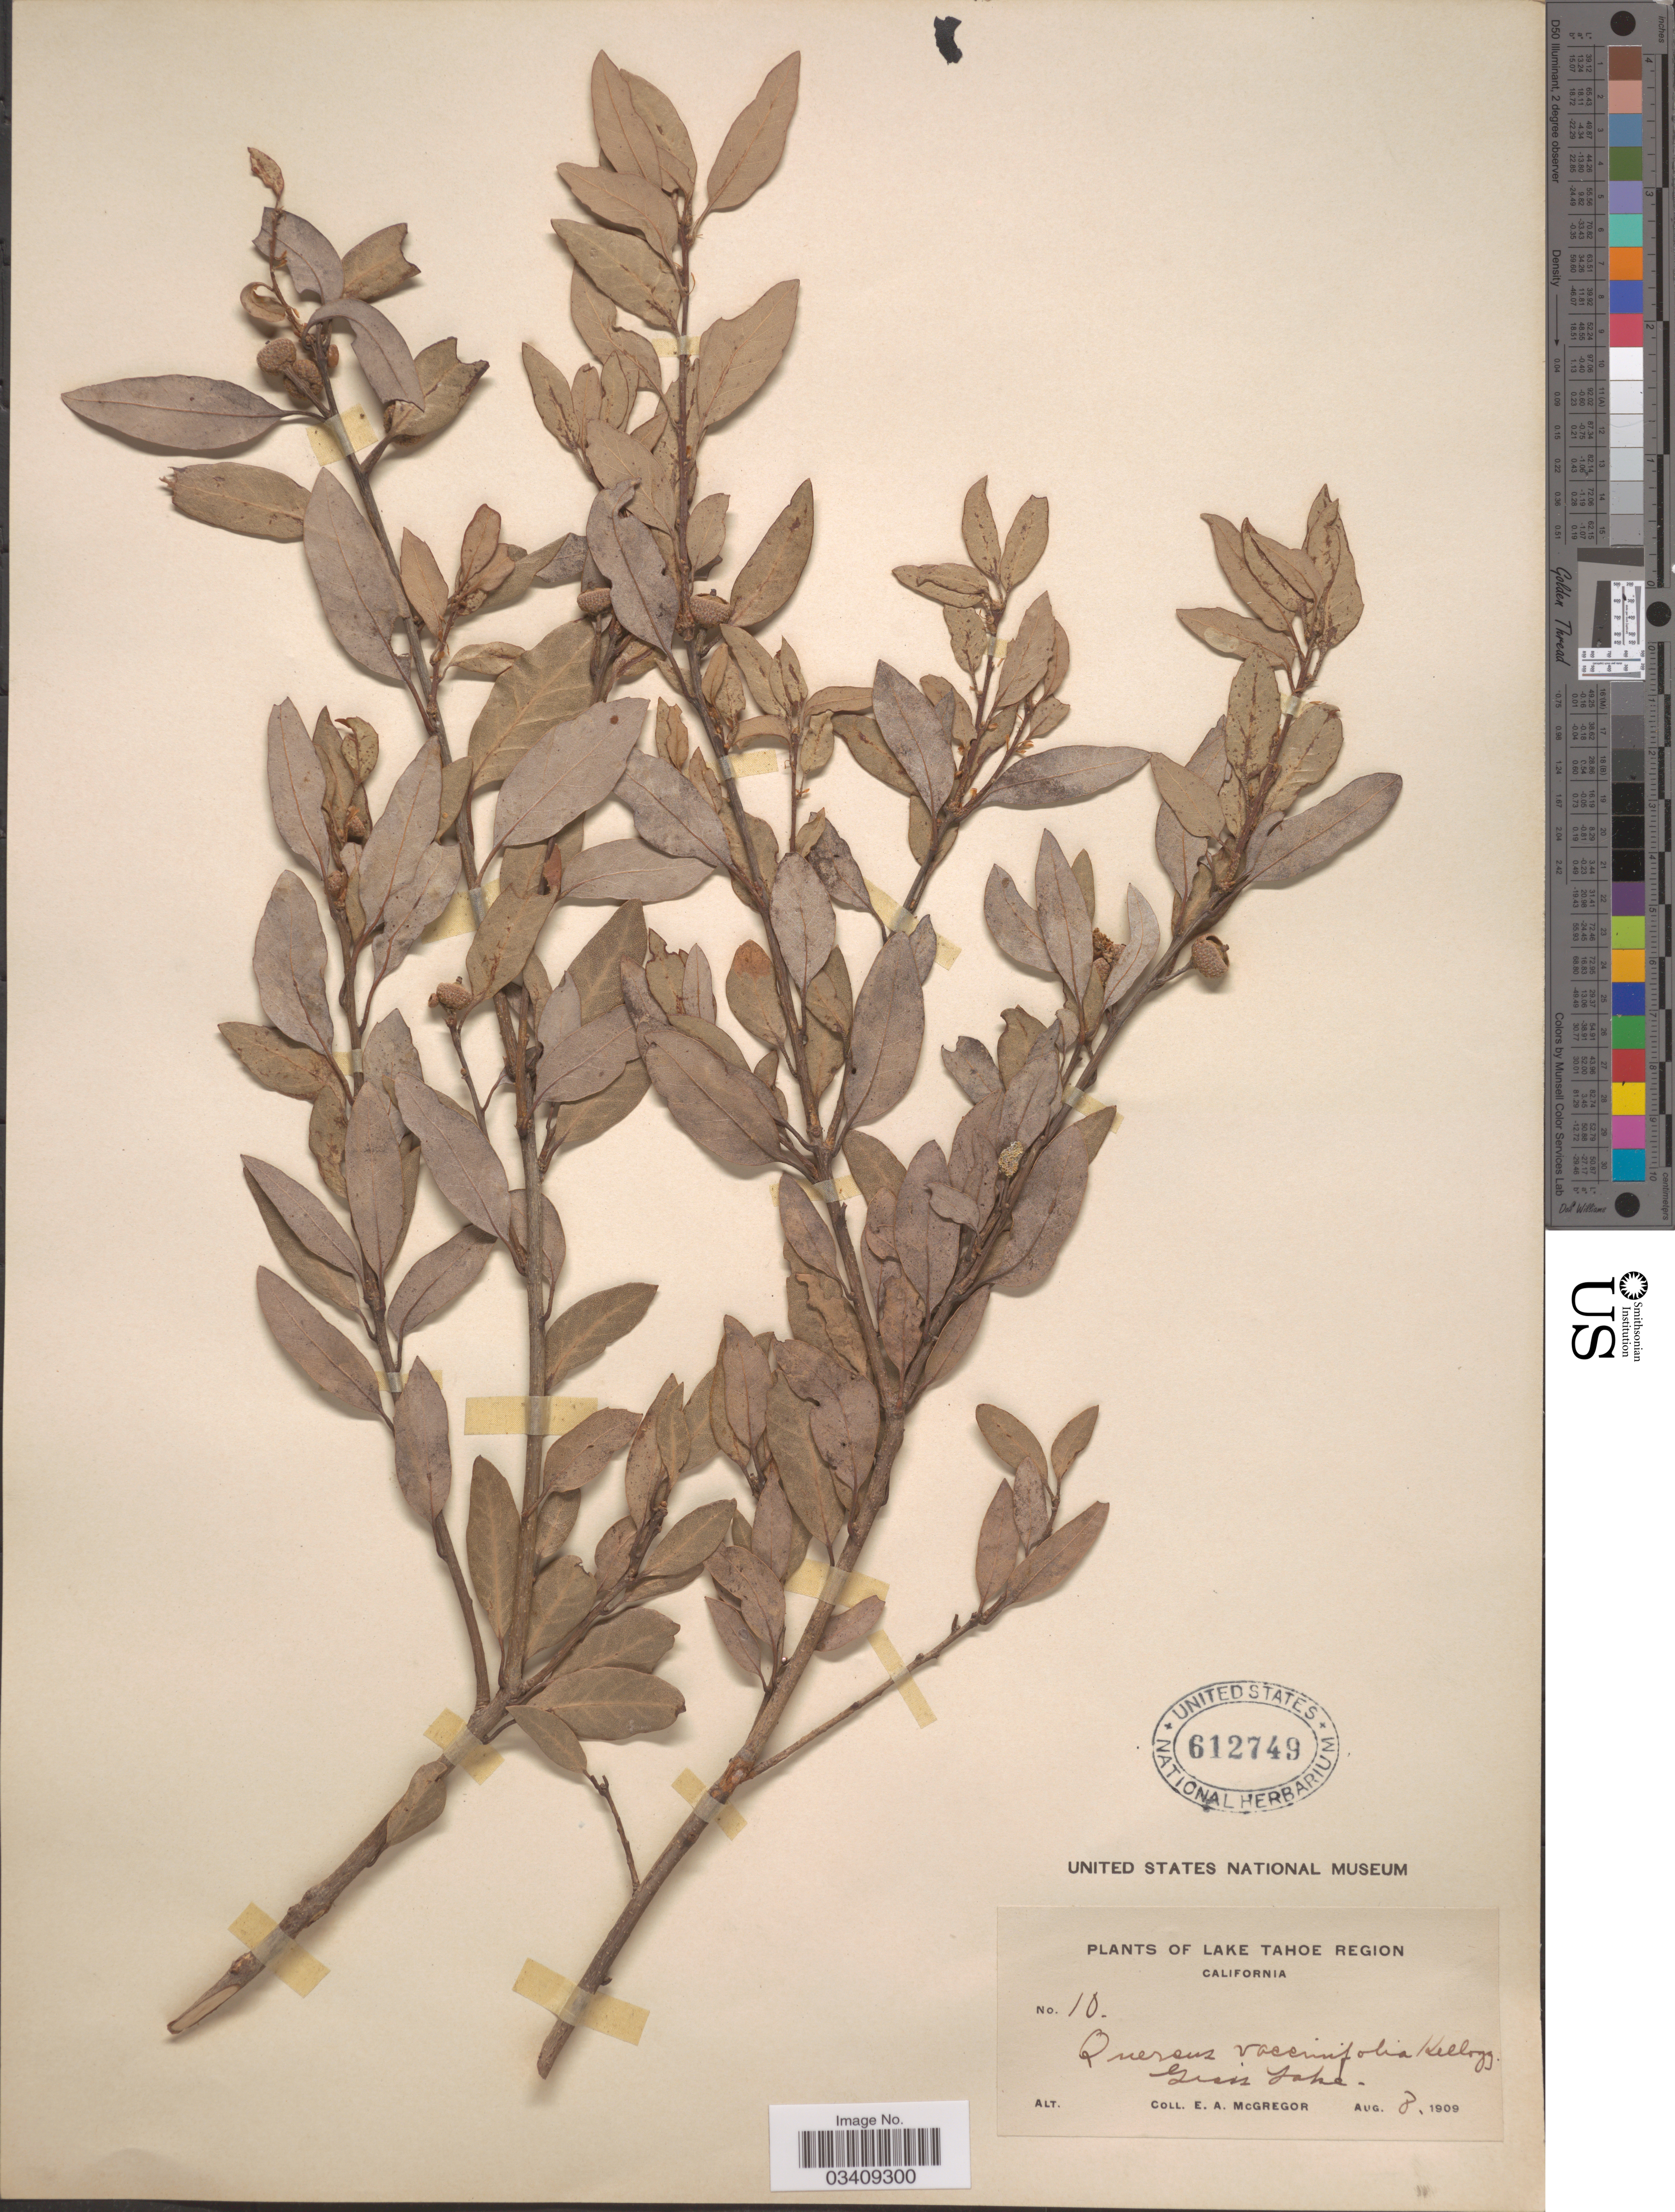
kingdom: Plantae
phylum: Tracheophyta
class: Magnoliopsida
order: Fagales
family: Fagaceae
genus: Quercus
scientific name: Quercus aaata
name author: C.H. Müll.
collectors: E. A. McGregor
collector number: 10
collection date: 1909-08-08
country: United States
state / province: California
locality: Lake Tahoe Region. Grass Lake.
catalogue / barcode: US 612749